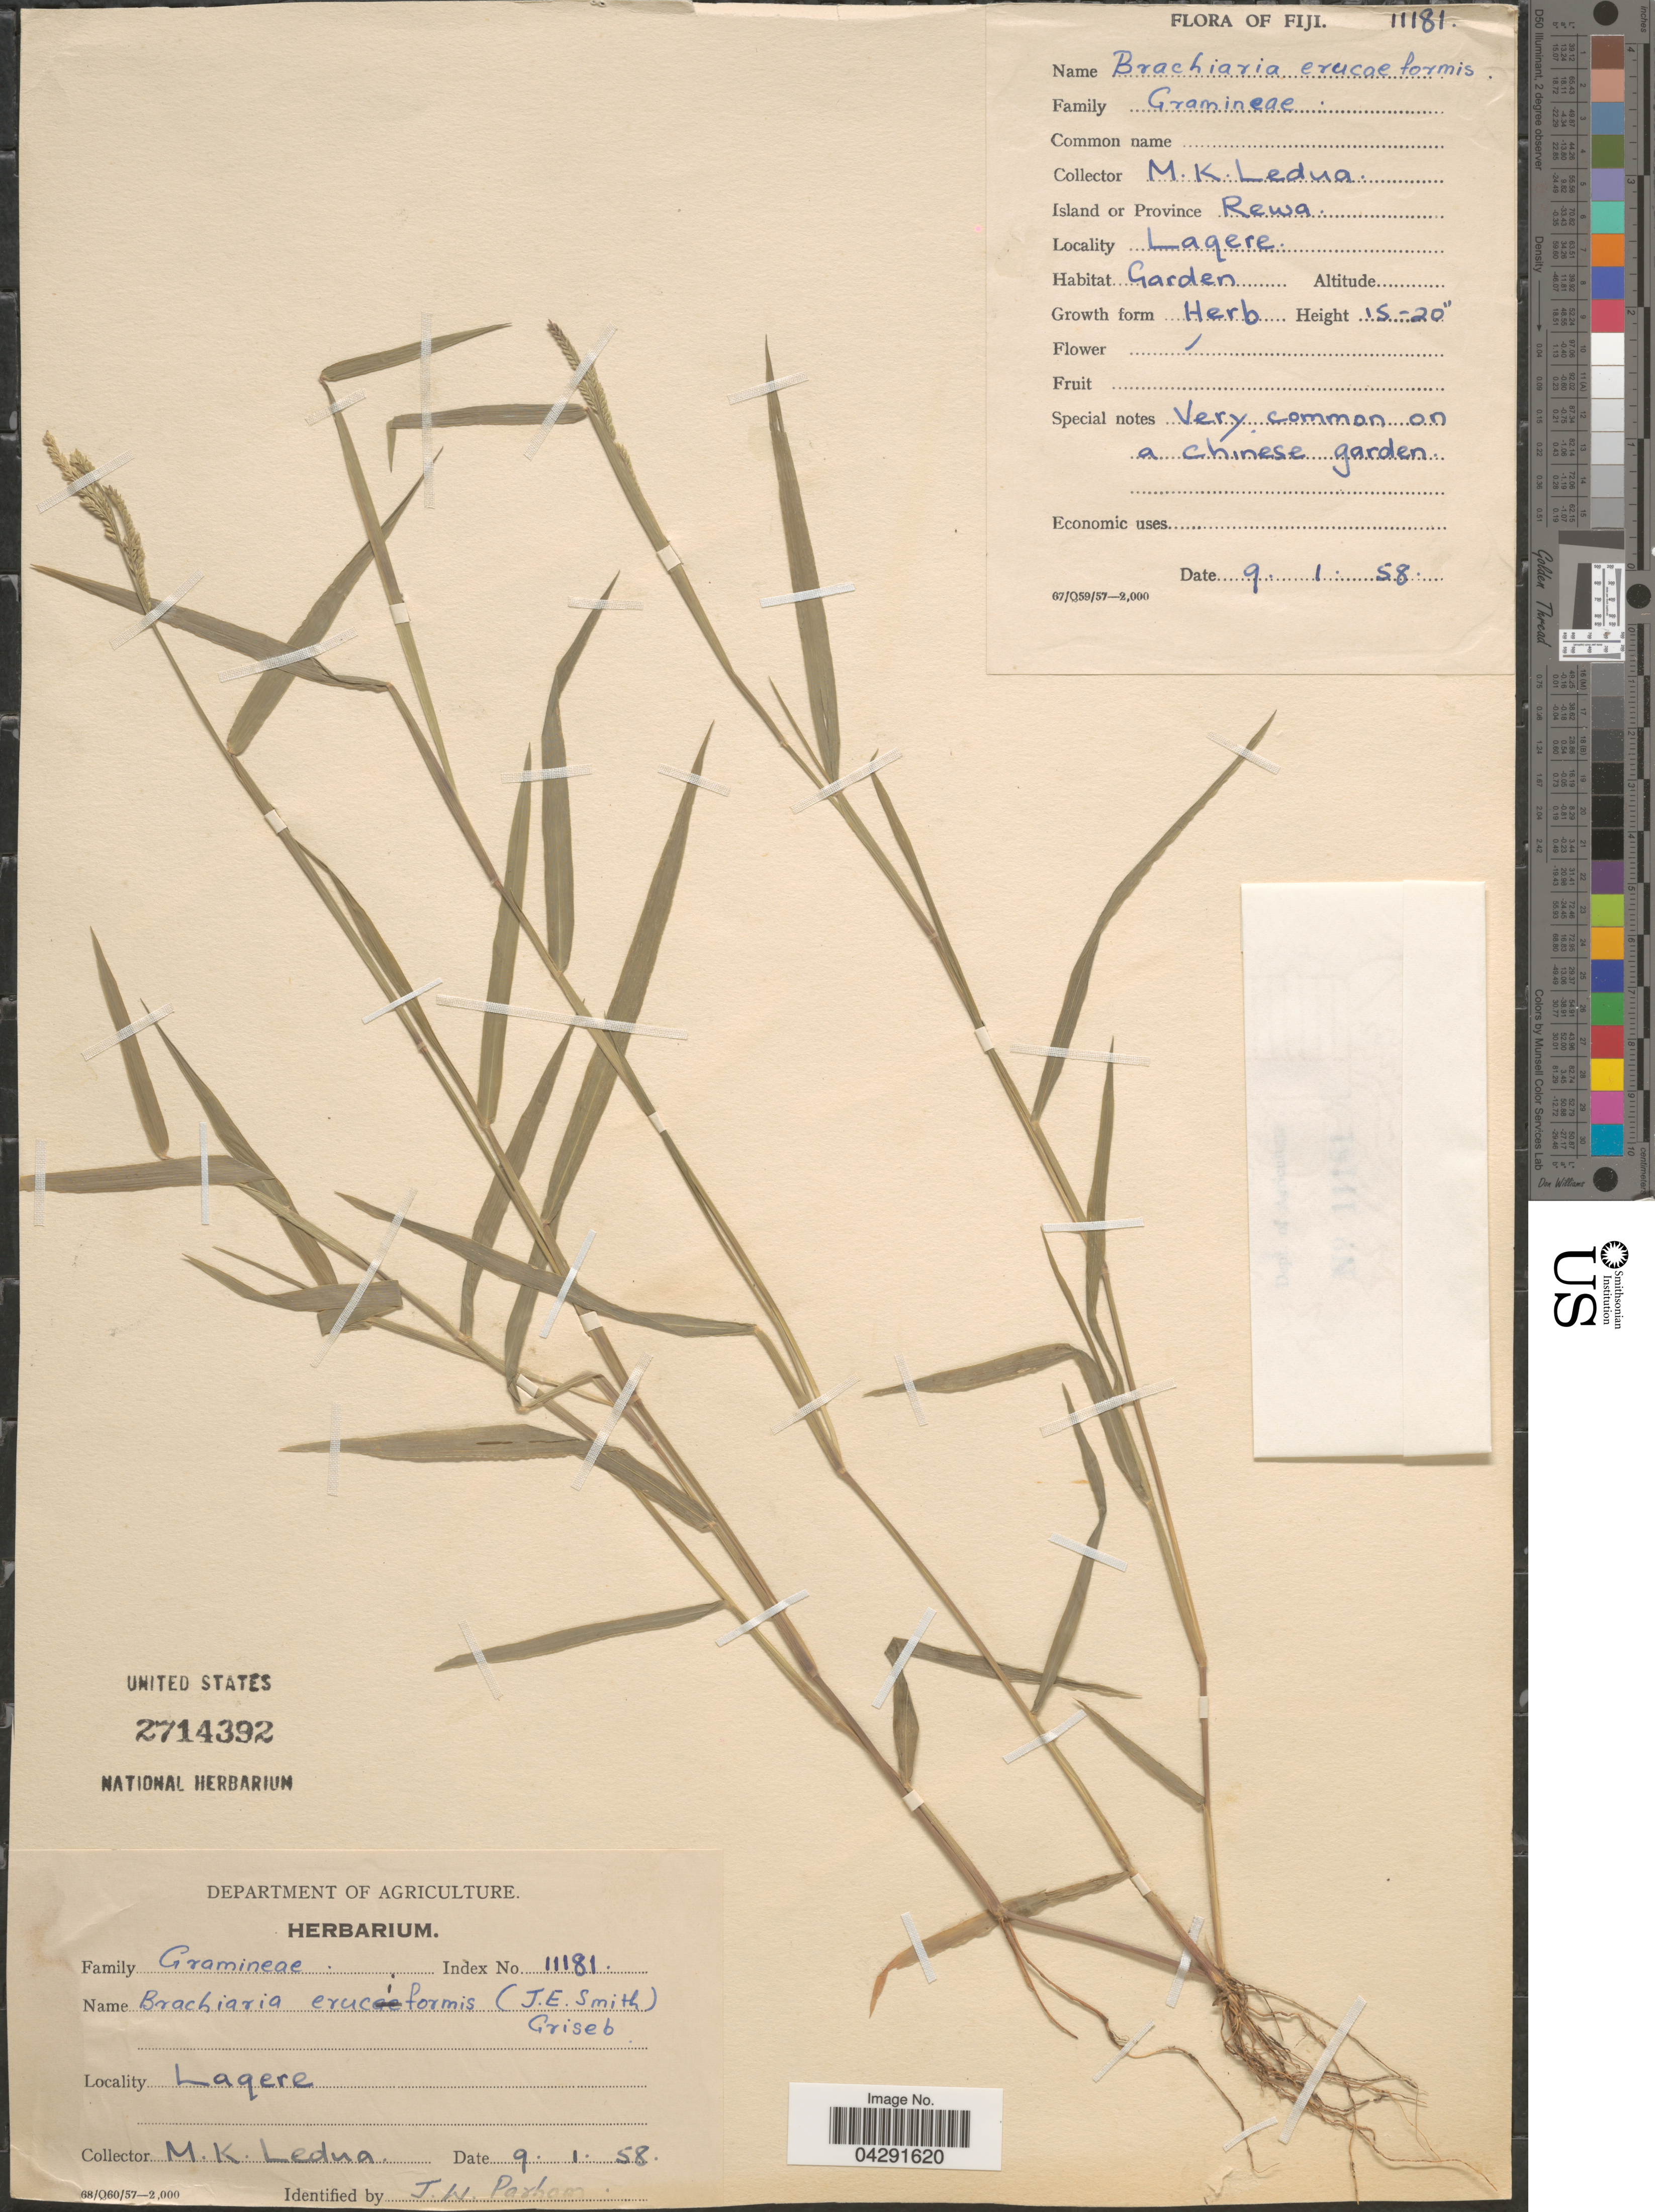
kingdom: Plantae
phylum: Tracheophyta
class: Liliopsida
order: Poales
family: Poaceae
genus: Moorochloa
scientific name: Moorochloa eruciformis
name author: (Sm.) Veldkamp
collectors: M.K. Ledua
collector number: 11181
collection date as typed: Transcribed d/m/y: 9/1/58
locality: Lagere. Island or Province Rewa.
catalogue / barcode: US 2714392